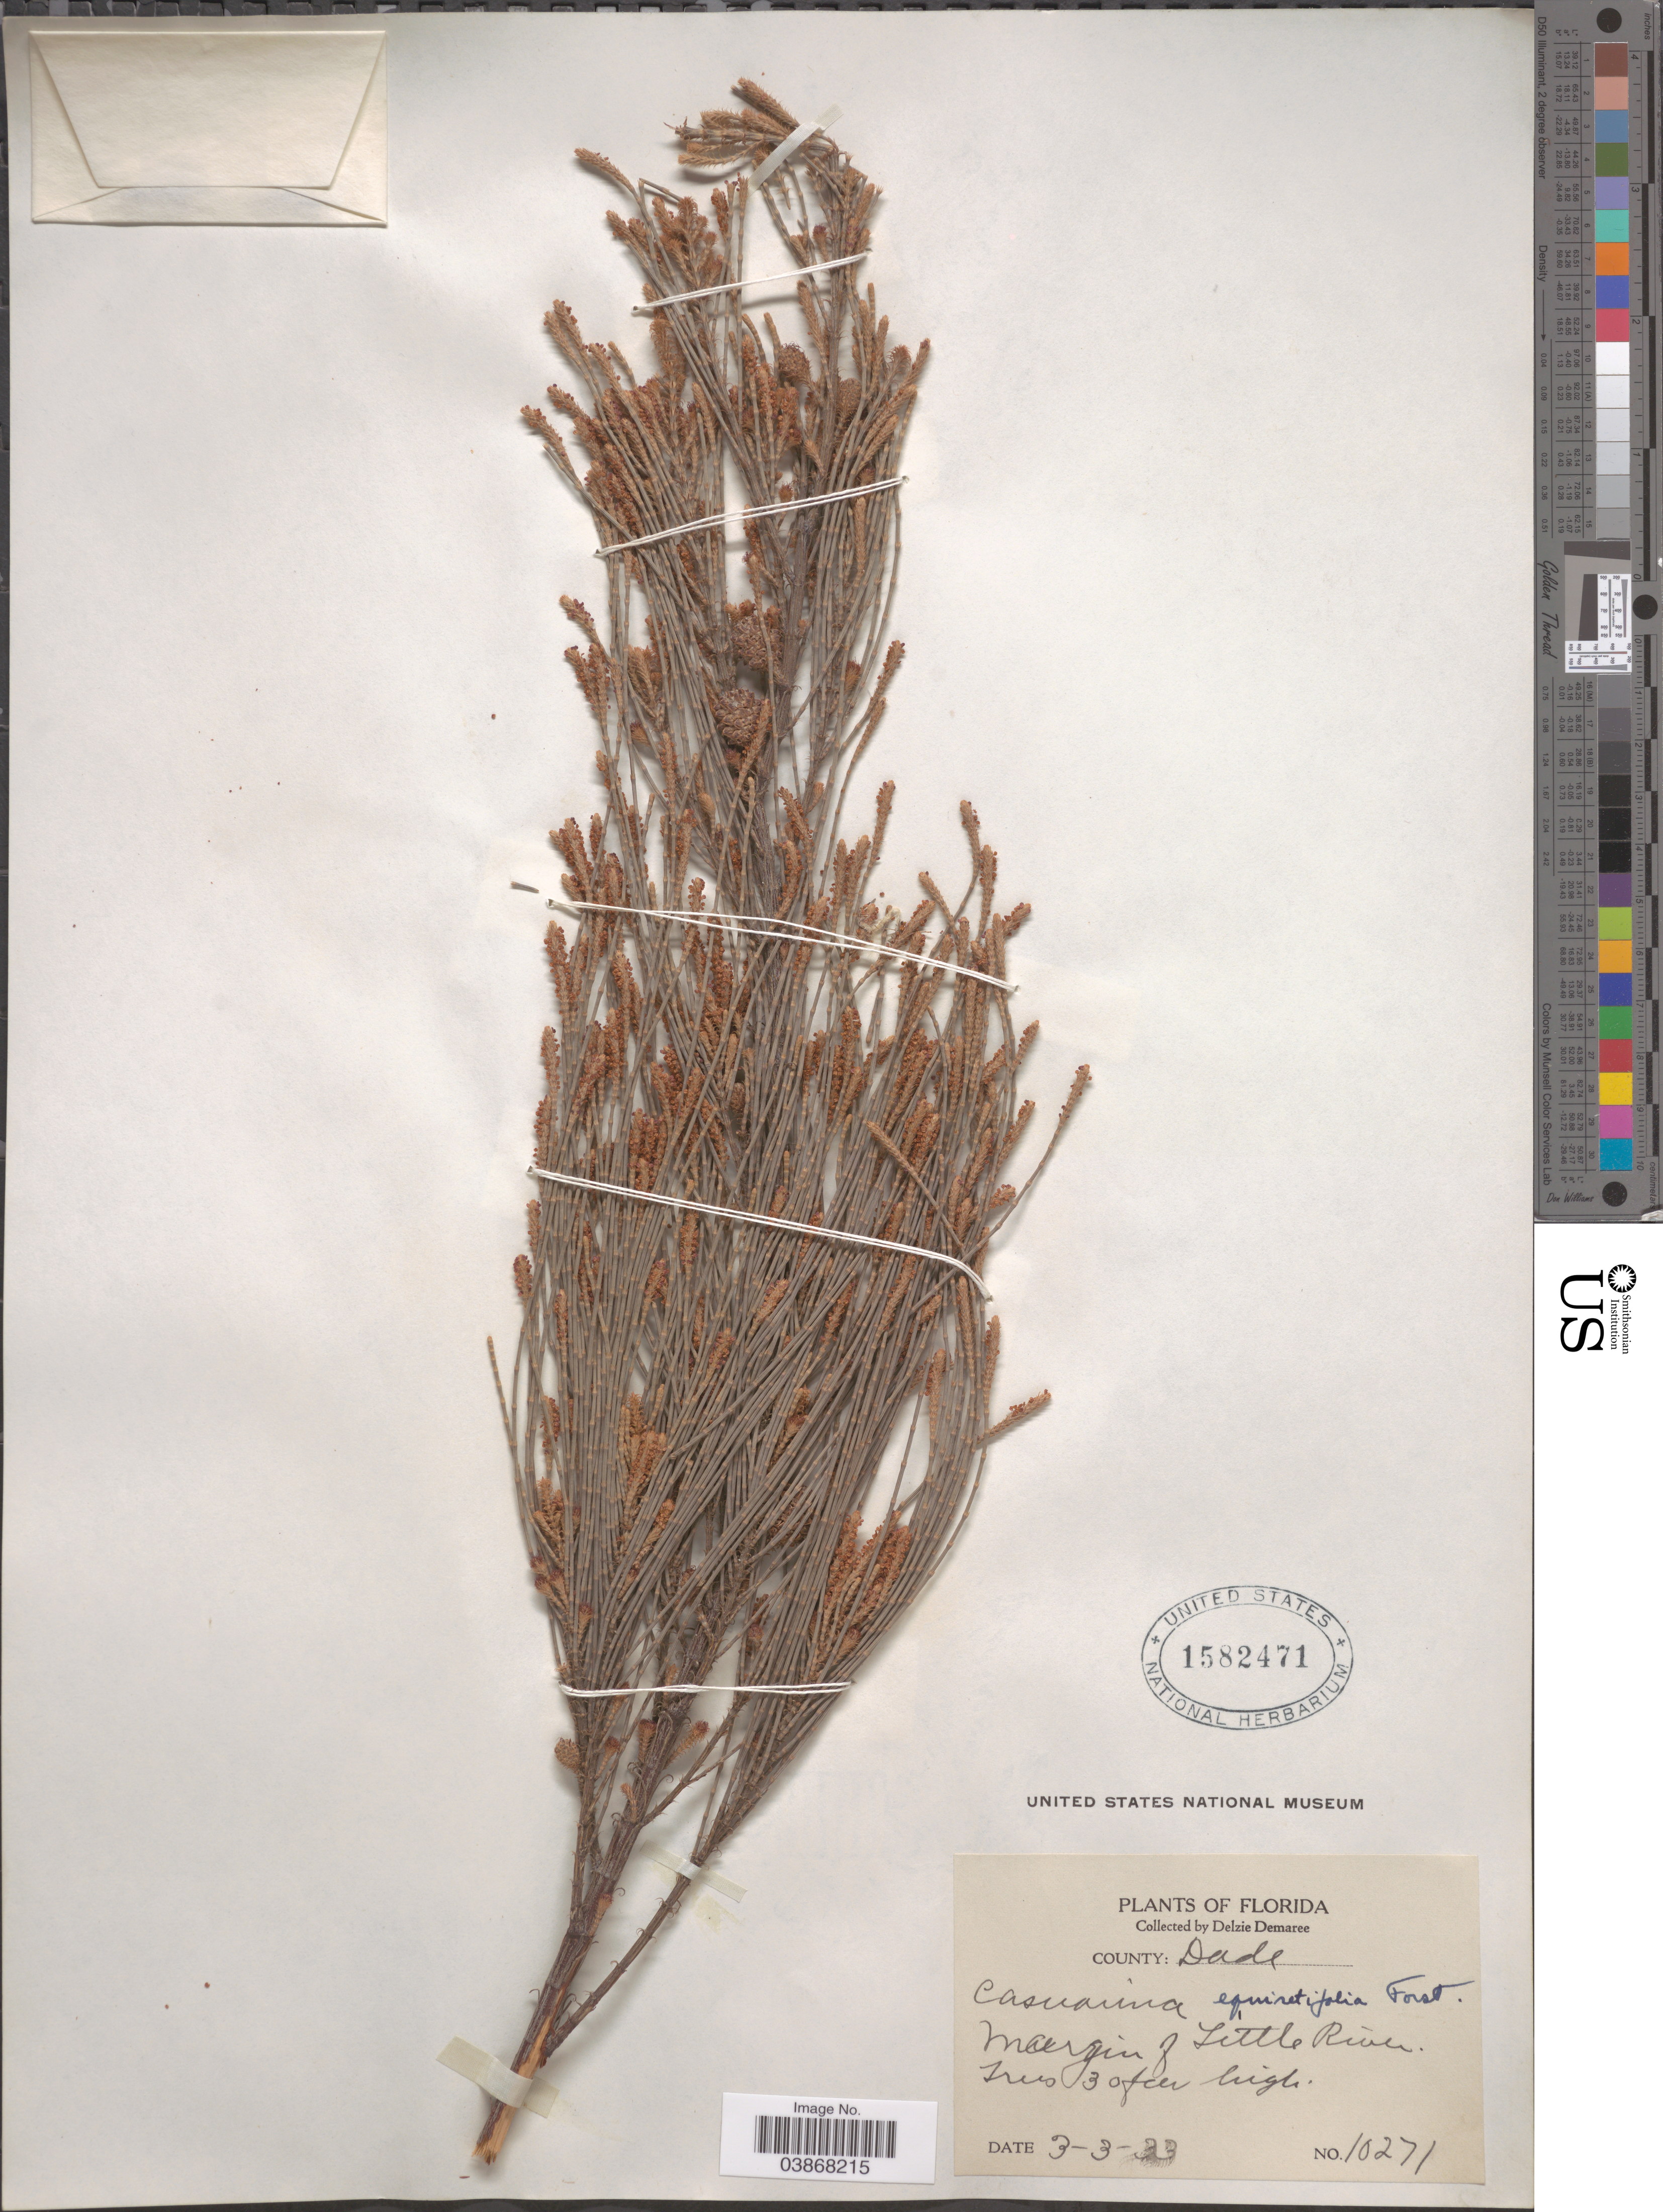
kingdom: Plantae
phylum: Tracheophyta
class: Magnoliopsida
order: Fagales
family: Casuarinaceae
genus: Casuarina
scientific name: Casuarina equisetifolia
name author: L.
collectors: D. Demaree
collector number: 10271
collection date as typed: Transcribed d/m/y: 3/3/33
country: United States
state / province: Florida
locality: County: Dade. Margin of Little River.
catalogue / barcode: US 1582471